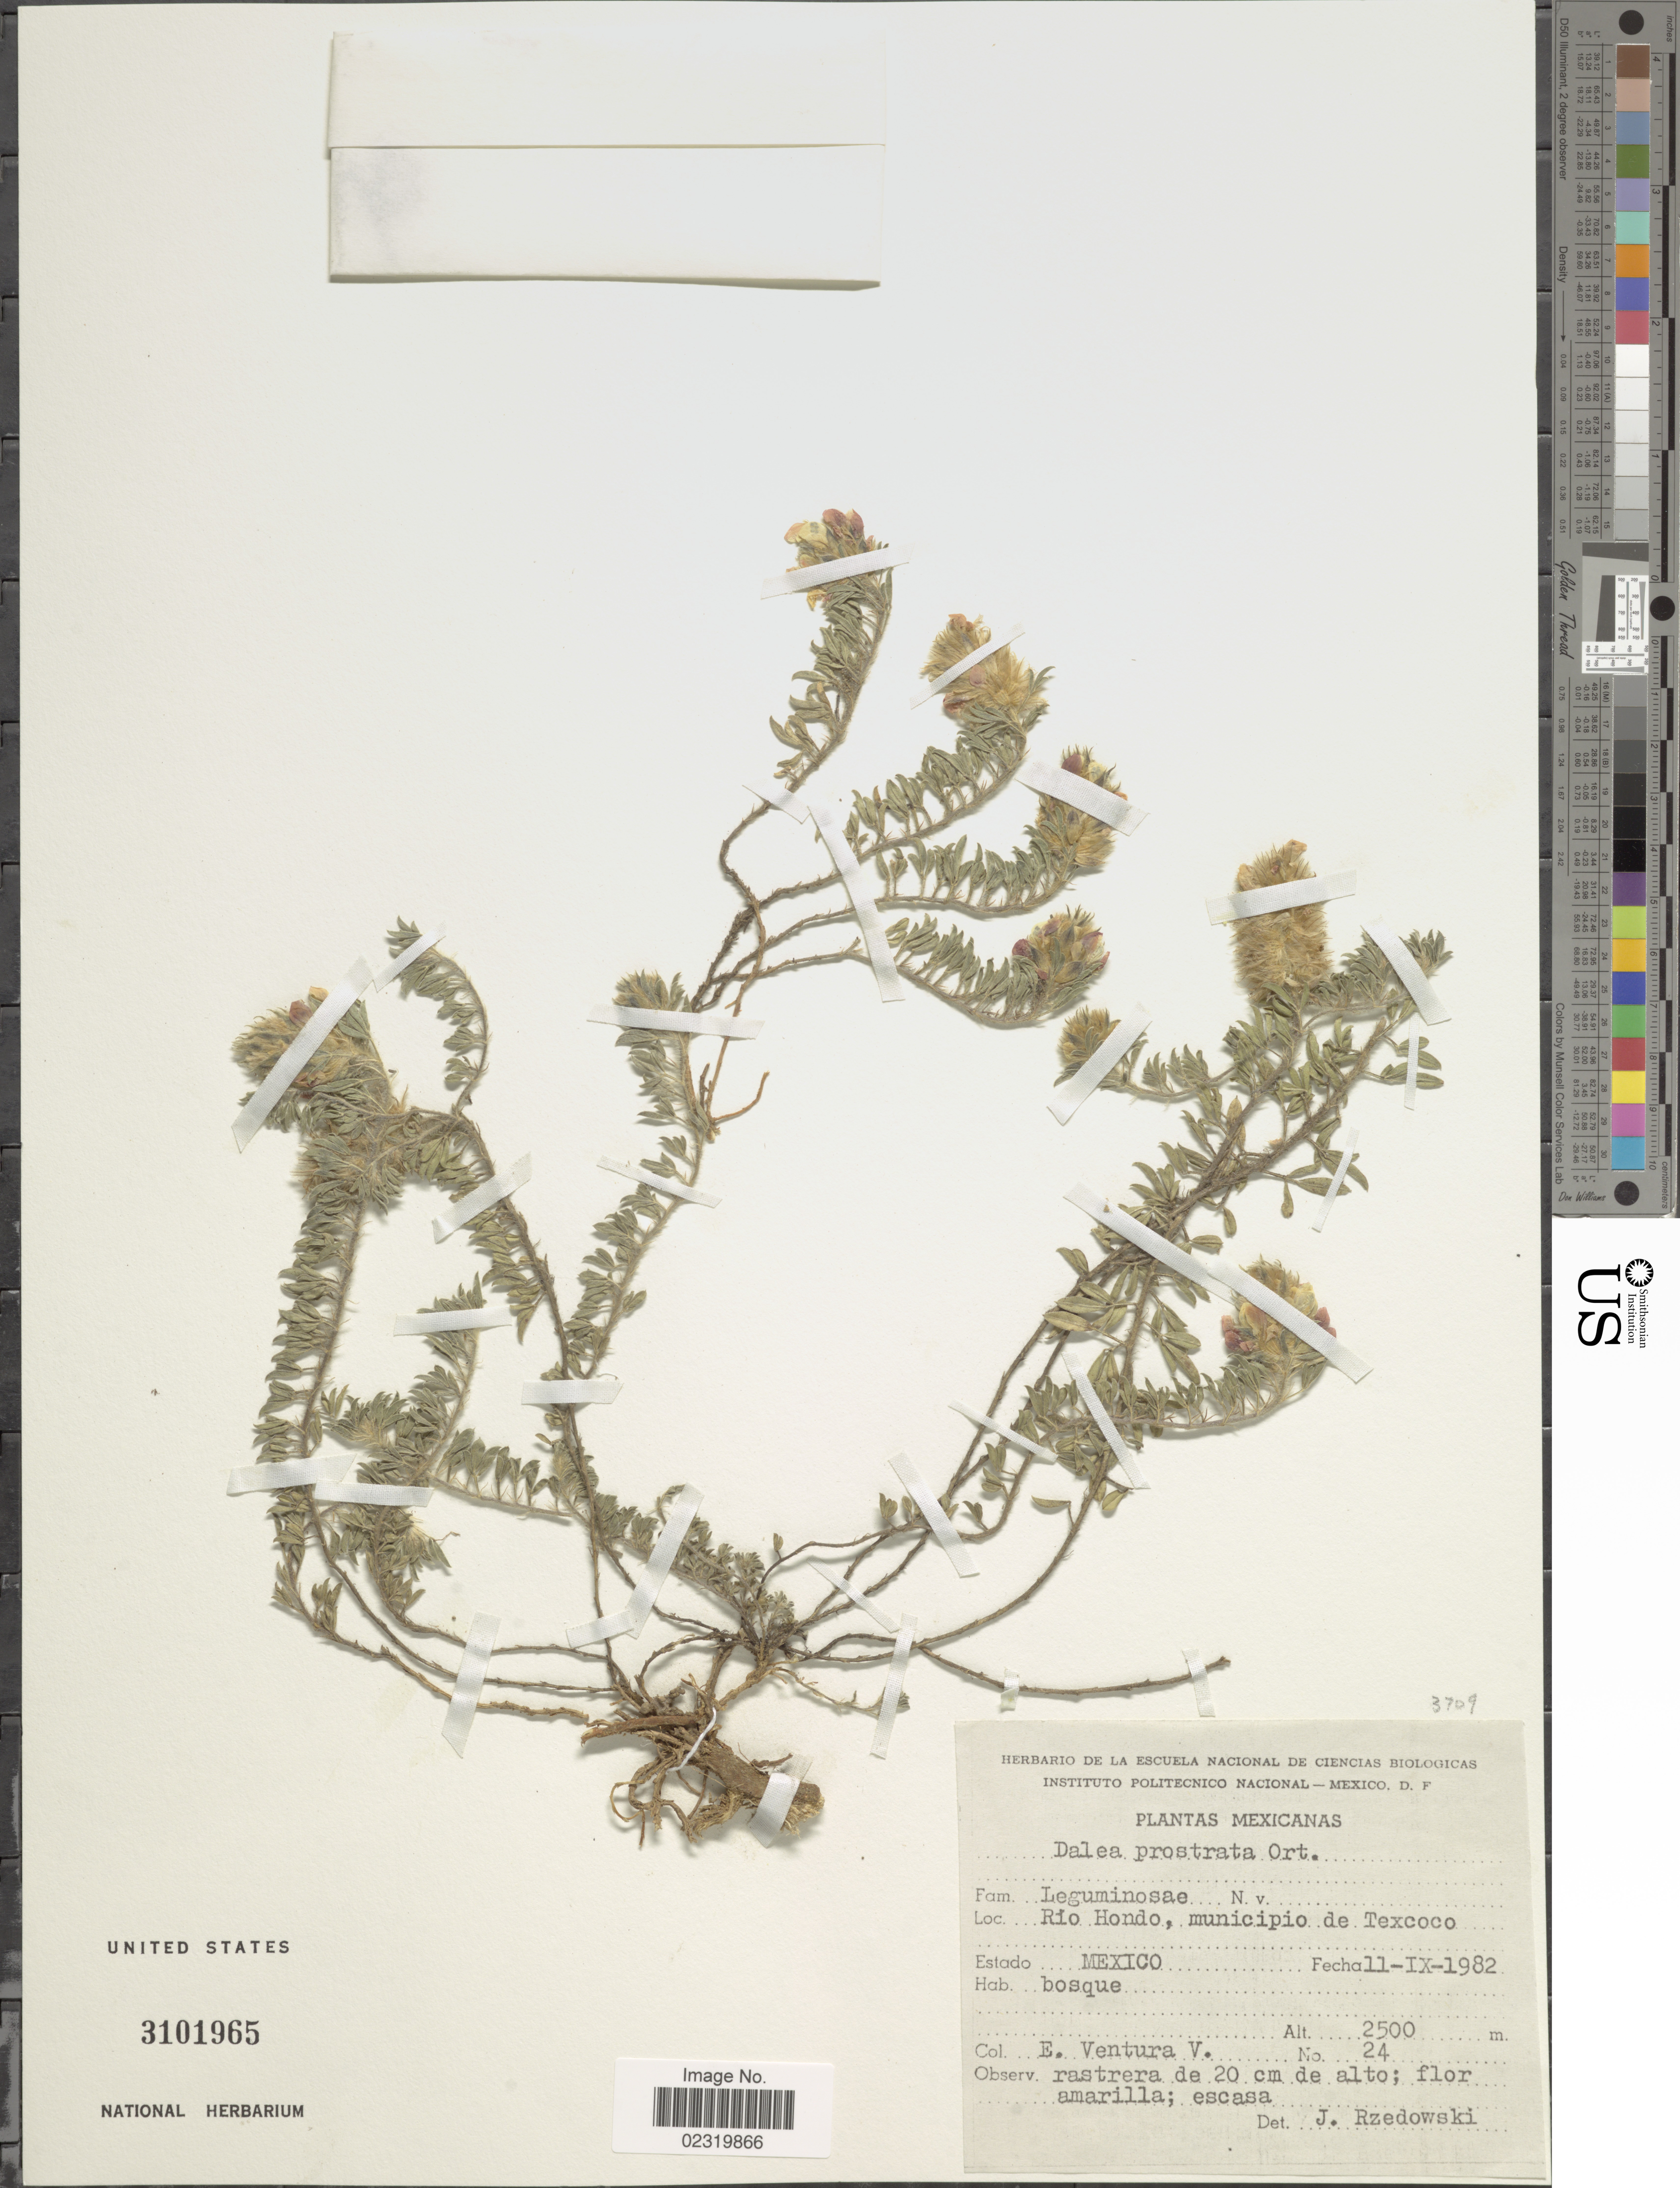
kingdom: Plantae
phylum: Tracheophyta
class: Magnoliopsida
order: Fabales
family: Fabaceae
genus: Dalea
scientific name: Dalea prostrata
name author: Ortega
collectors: E. Ventura V.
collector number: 24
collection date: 1982-09-11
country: Mexico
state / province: México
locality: Rio Hondo, municipio de Texcoco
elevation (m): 2500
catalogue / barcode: US 3101965